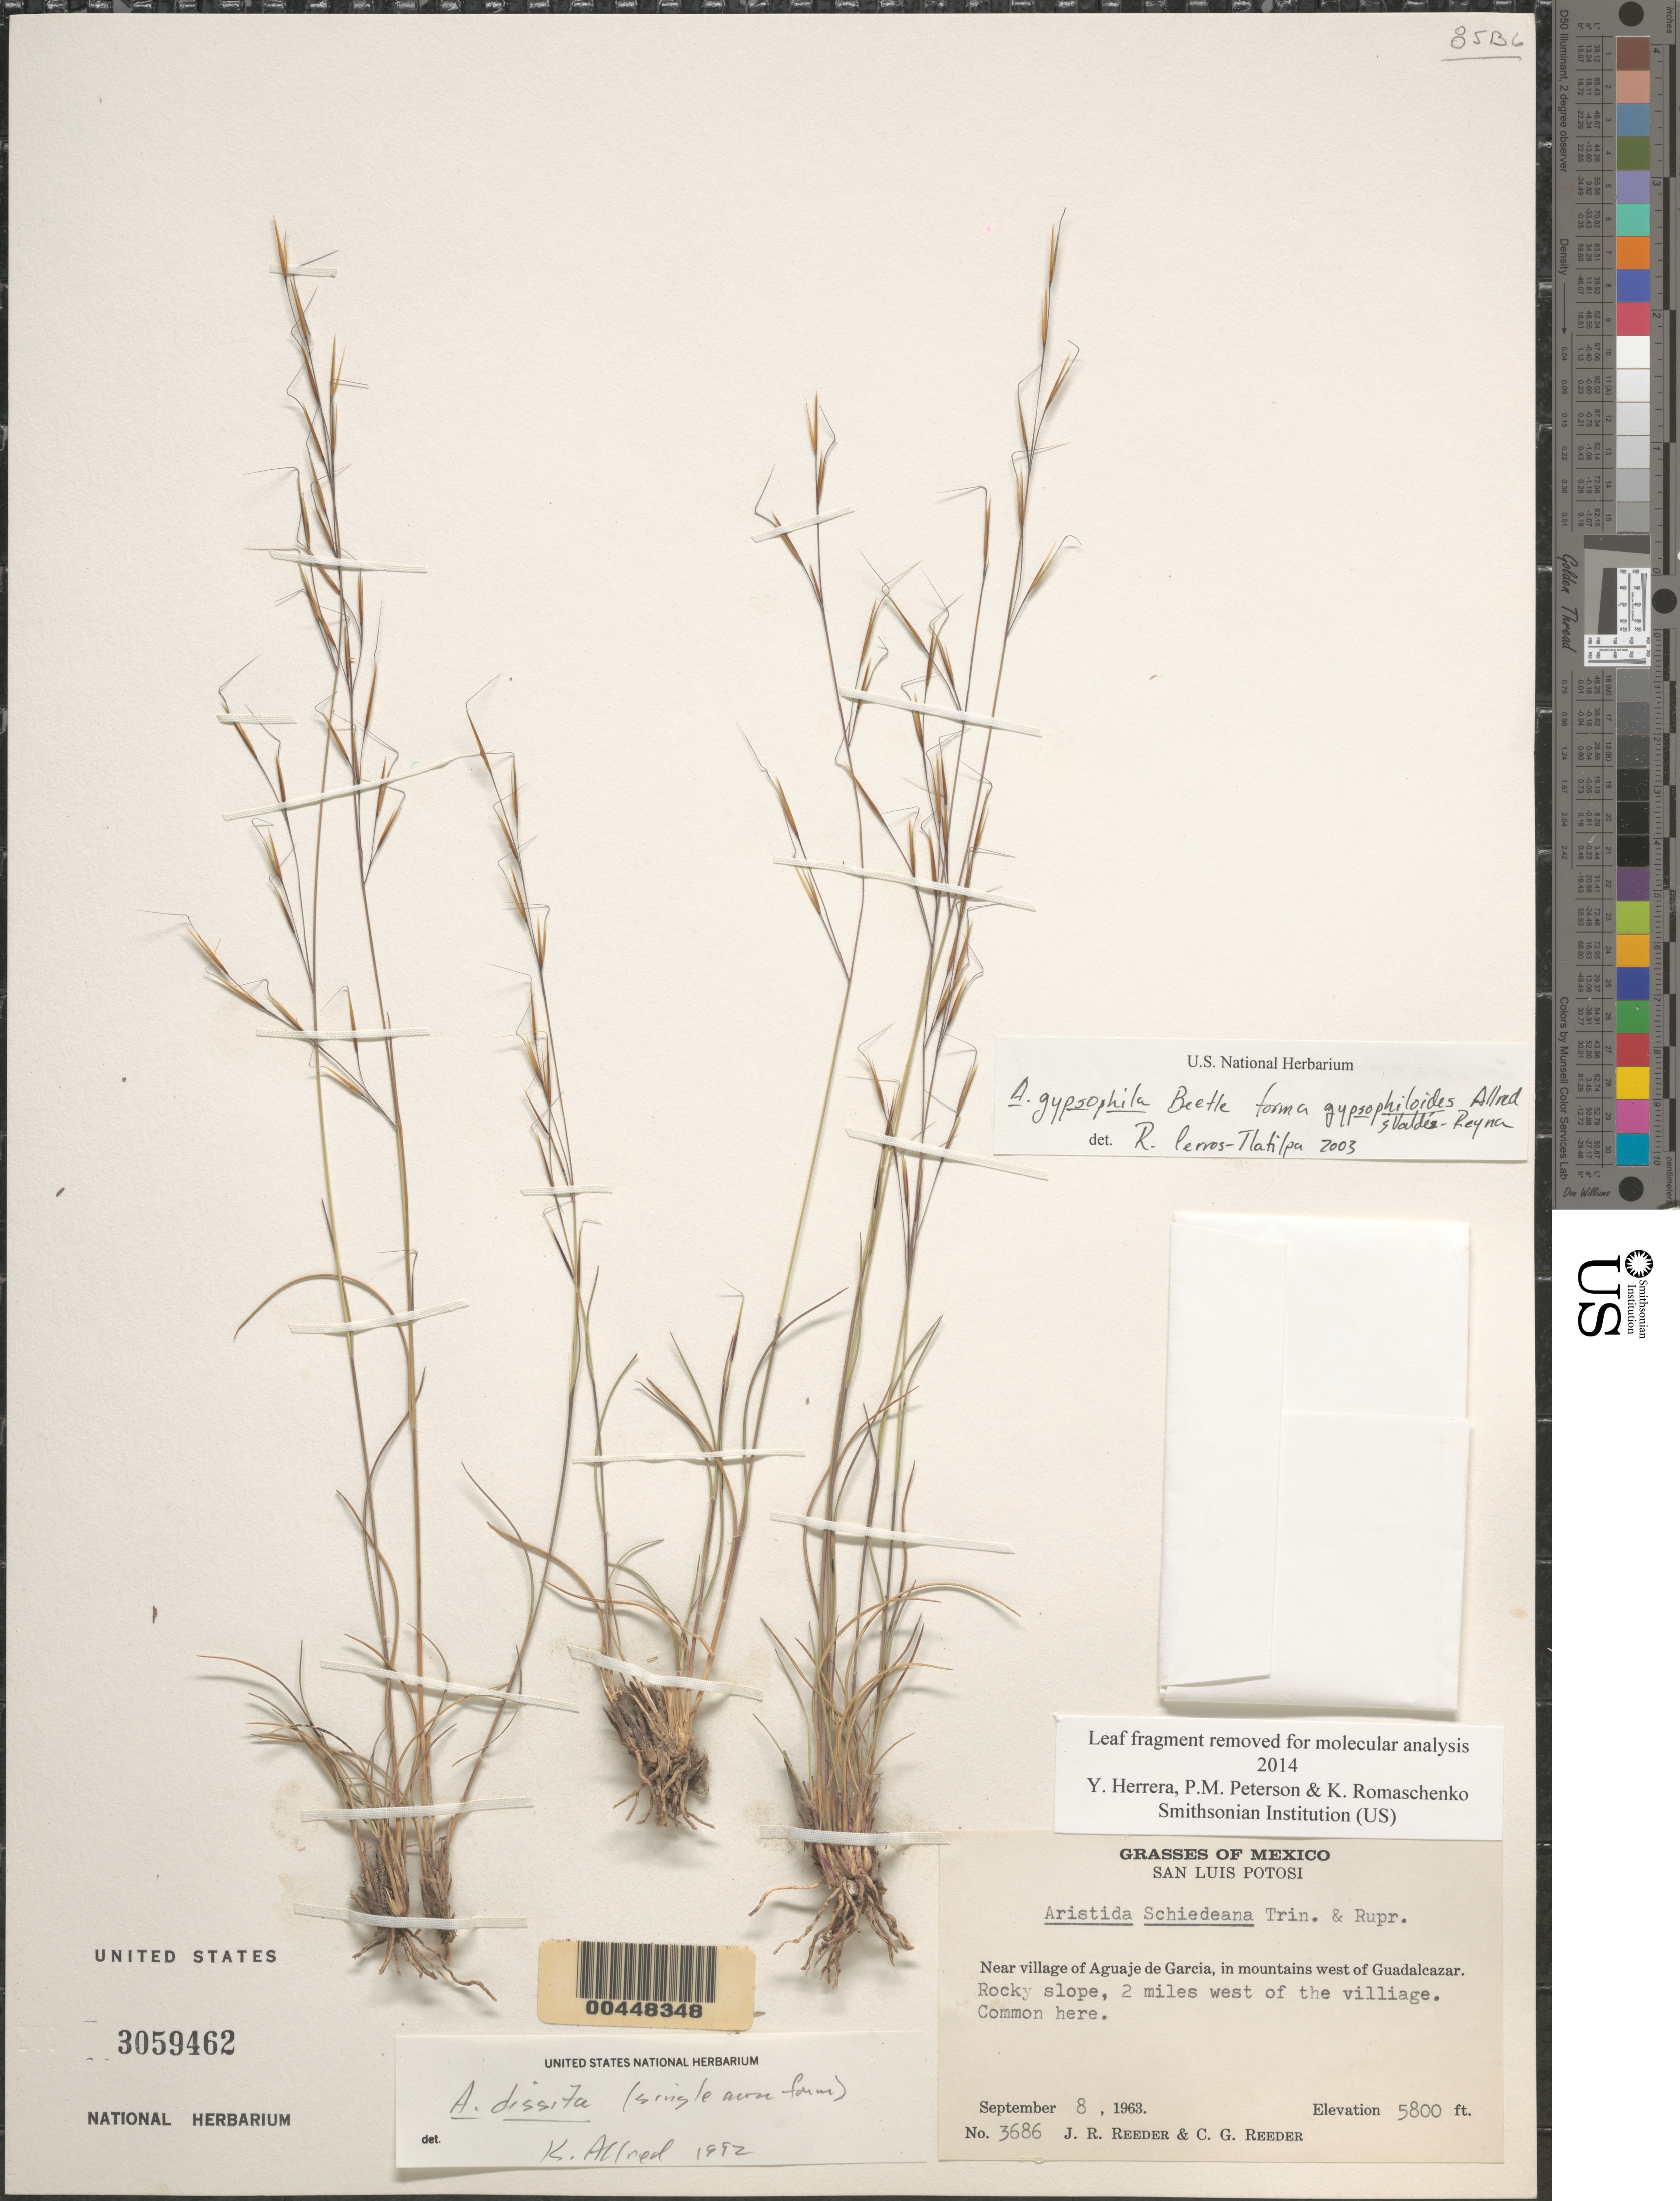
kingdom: Plantae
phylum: Tracheophyta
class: Liliopsida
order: Poales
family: Poaceae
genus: Aristida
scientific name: Aristida gypsophila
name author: Beetle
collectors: J. R. Reeder & C. G. Reeder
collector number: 3686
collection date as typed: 8 Sep 1963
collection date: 1963-09-08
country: Mexico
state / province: San Luis Potosi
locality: Near village of Aguaje de Garcia, in mountains W of Guadalcazar, 2 miles W of the village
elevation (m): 1768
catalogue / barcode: US 3059462